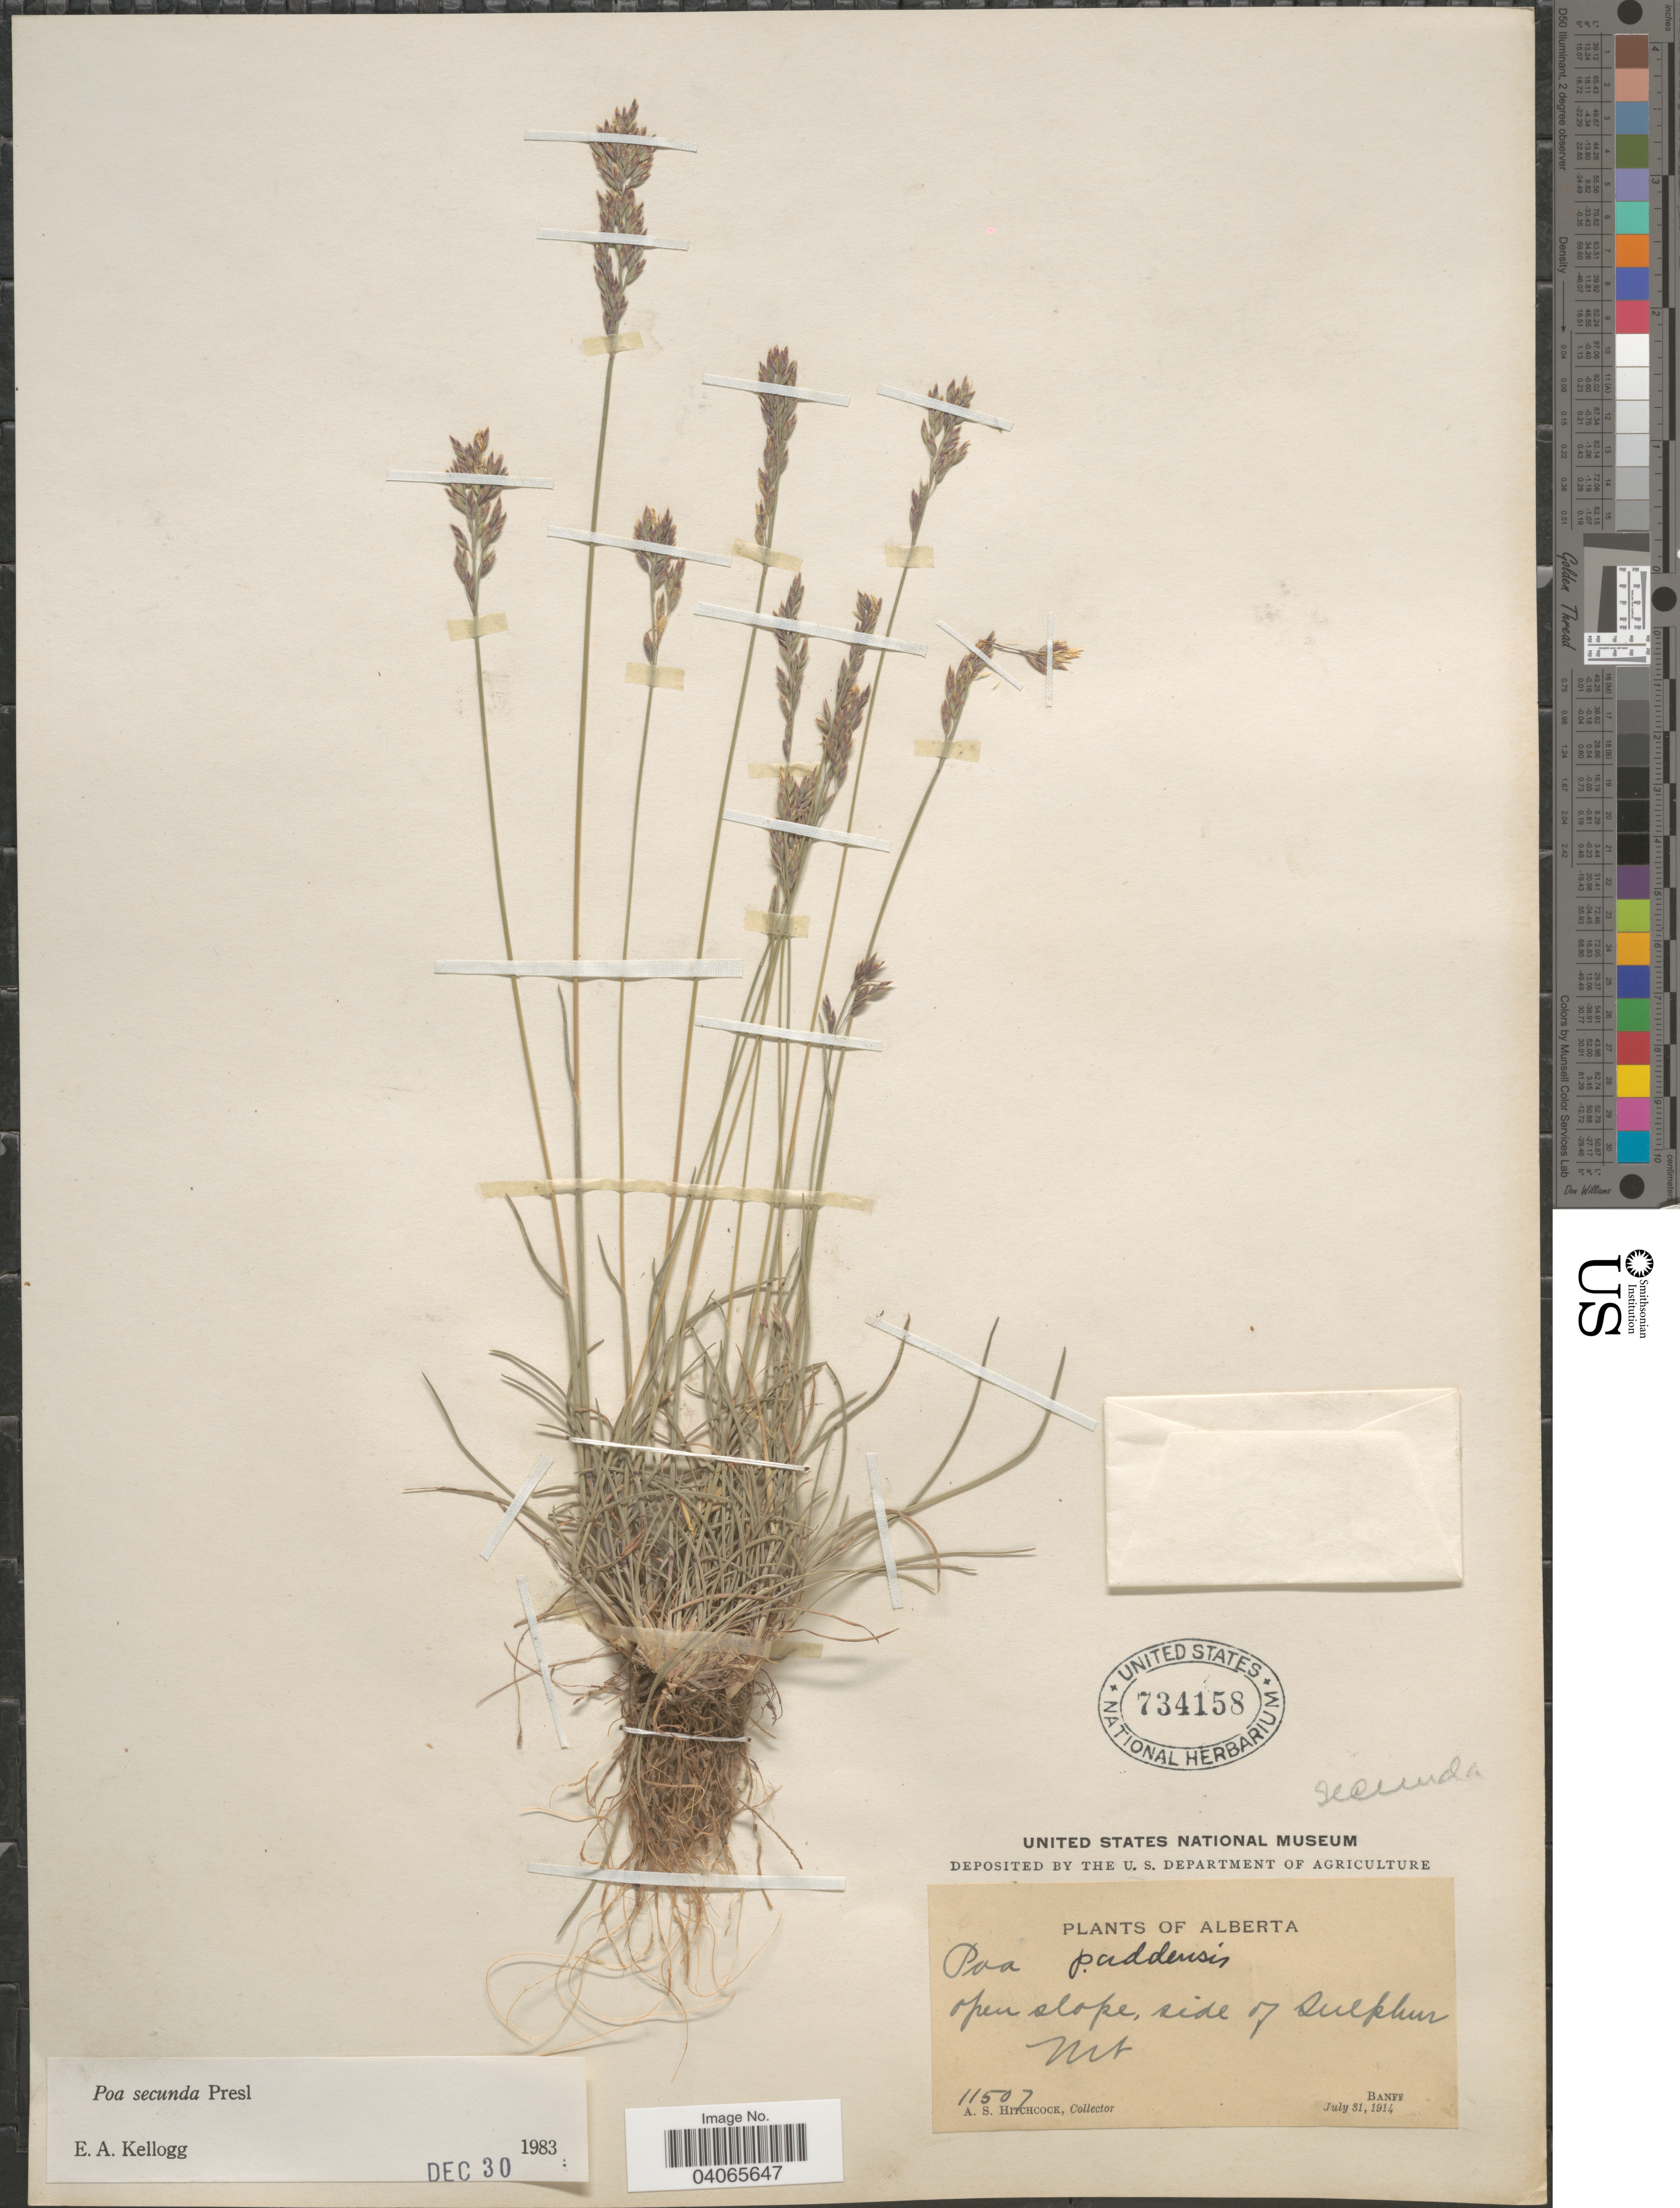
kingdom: Plantae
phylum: Tracheophyta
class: Liliopsida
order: Poales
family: Poaceae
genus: Poa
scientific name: Poa secunda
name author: J. Presl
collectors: A. S. Hitchcock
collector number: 11507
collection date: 1914-07-31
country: Canada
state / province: Alberta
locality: Open slope, side of Sulphur Mt. Banff.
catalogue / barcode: US 734158